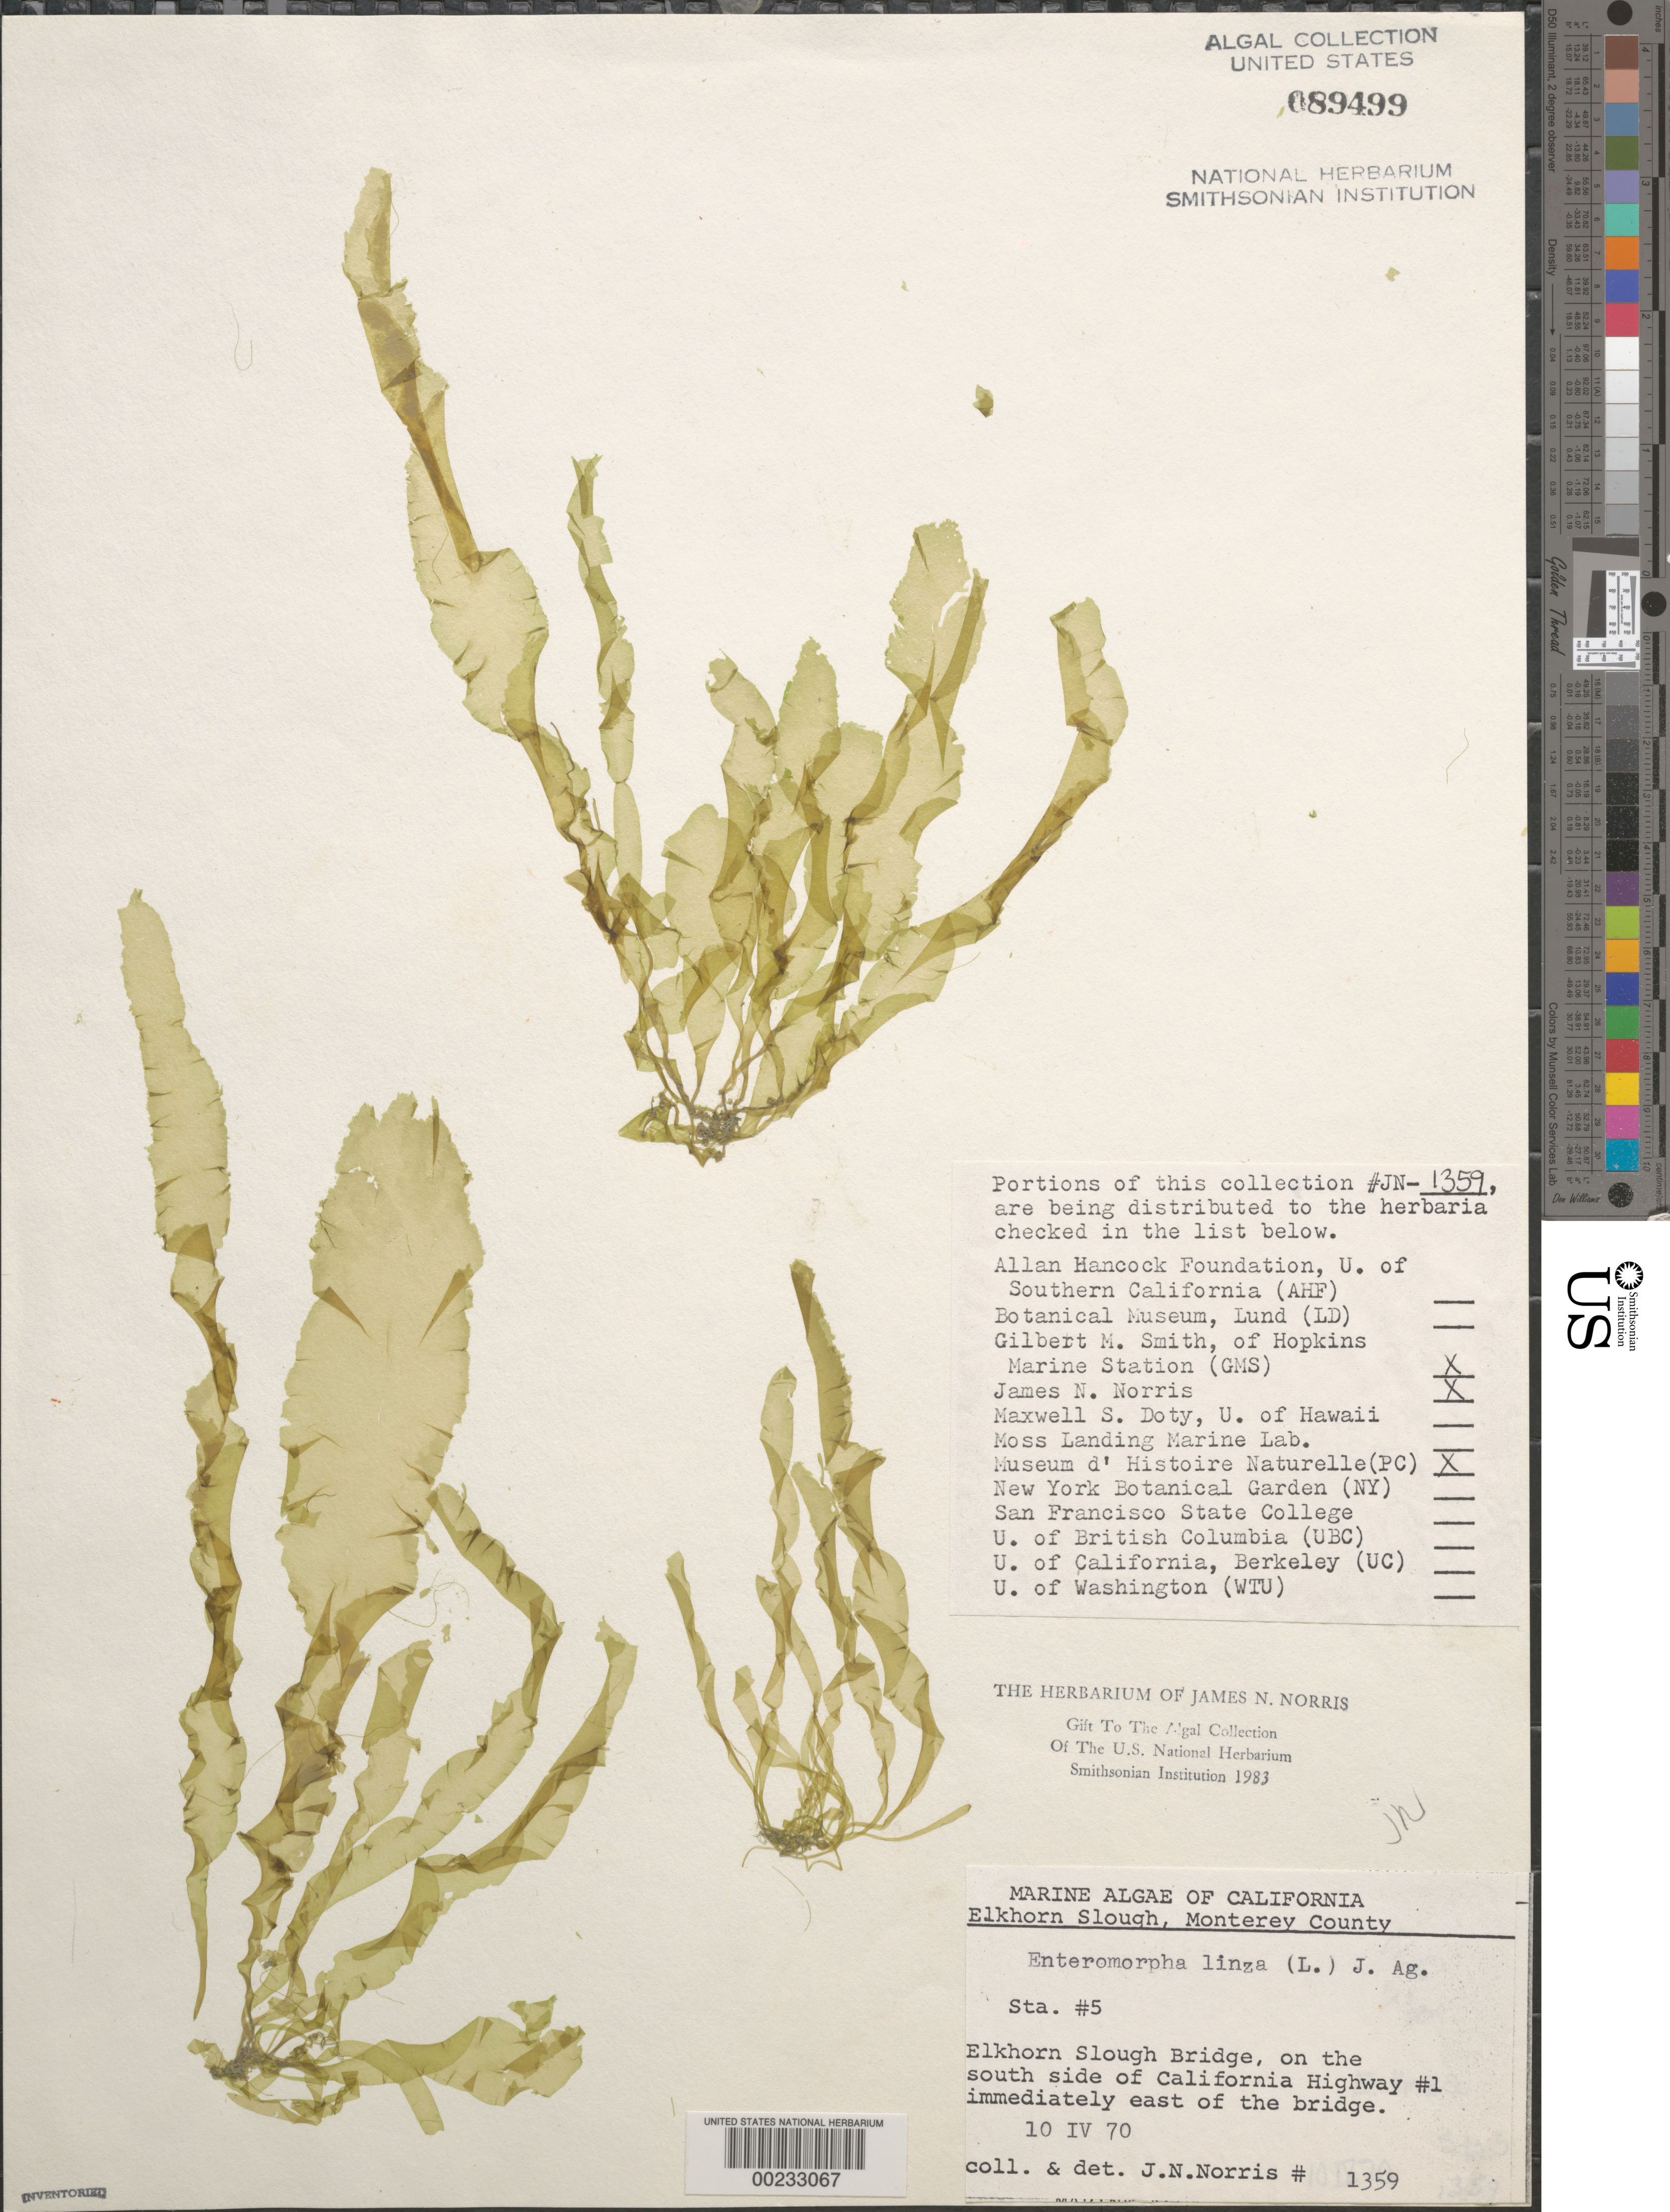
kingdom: Plantae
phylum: Chlorophyta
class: Ulvophyceae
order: Ulvales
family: Ulvaceae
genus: Ulva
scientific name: Ulva clathrata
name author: (Roth) C. Agardh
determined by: Algae name updating Project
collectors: J. N. Norris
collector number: JN-1359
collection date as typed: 10 Apr 1970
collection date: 1970-04-10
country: United States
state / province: California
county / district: Monterey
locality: Elkhorn Slough, Elkhorn Slough Bridge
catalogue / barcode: US 89499